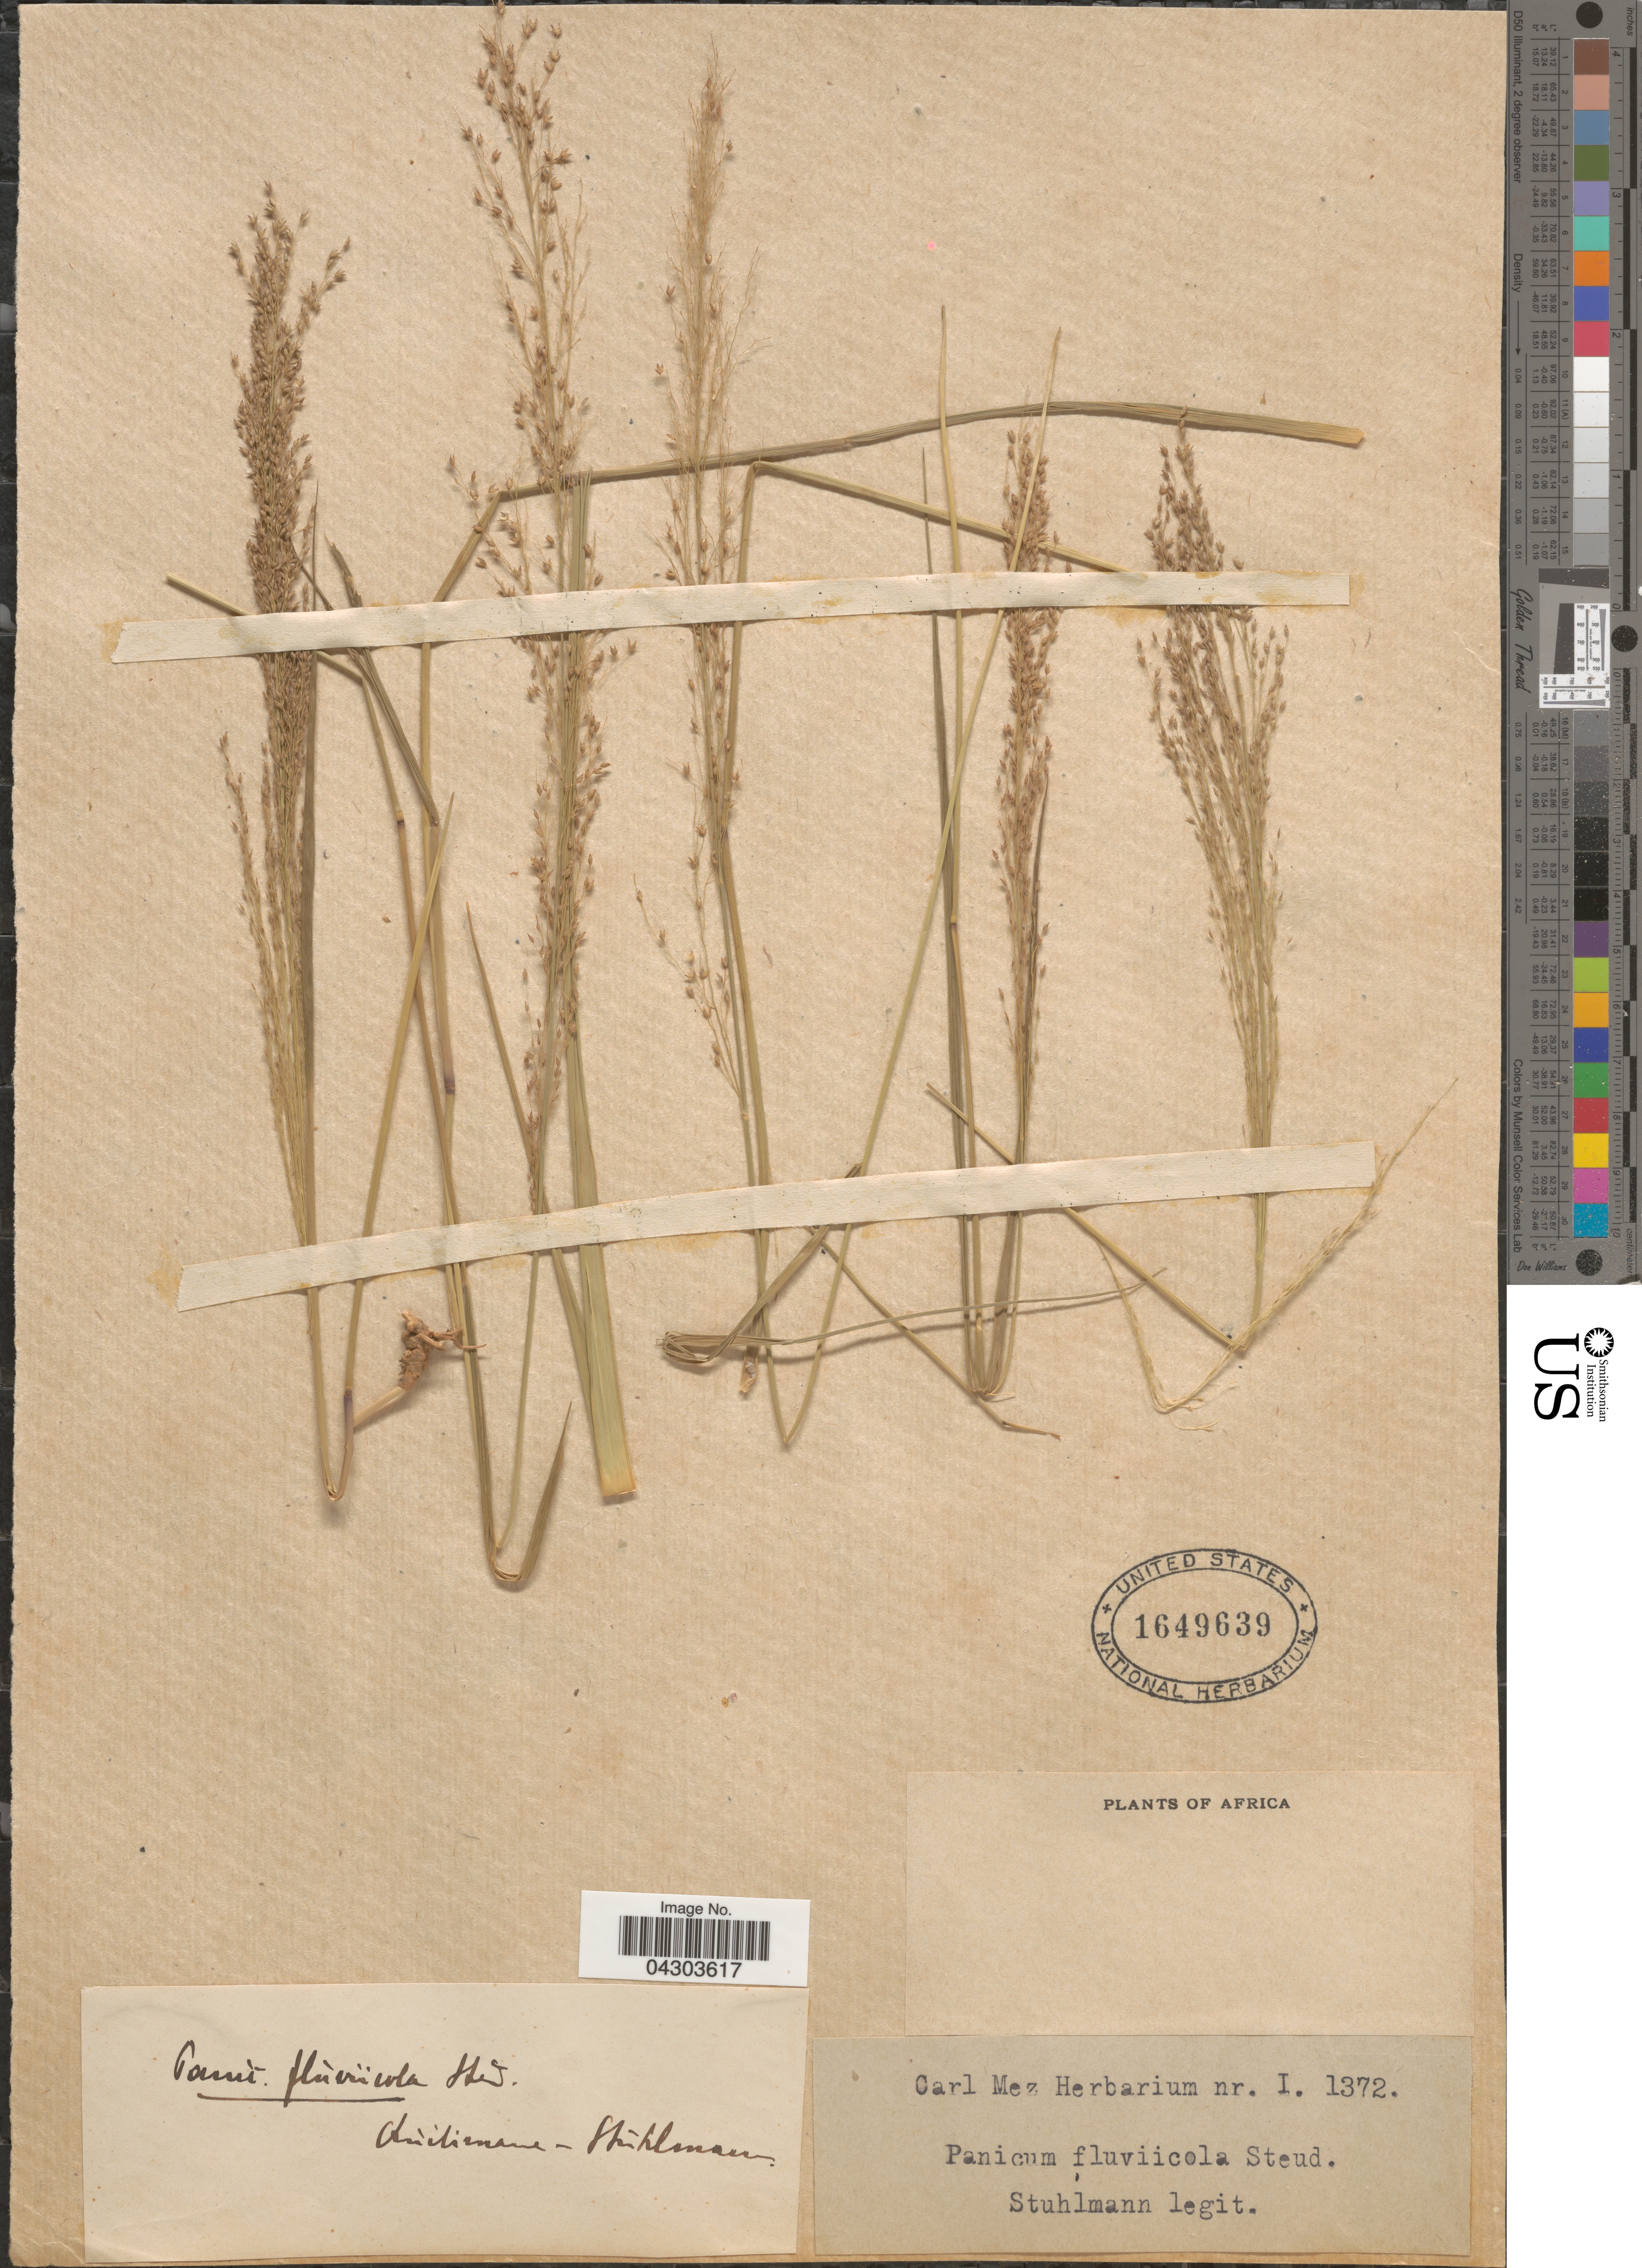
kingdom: Plantae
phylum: Tracheophyta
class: Liliopsida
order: Poales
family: Poaceae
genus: Panicum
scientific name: Panicum fluviicola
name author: Steud.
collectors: -. Stuhlmann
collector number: I1372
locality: Africa.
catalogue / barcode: US 1649639